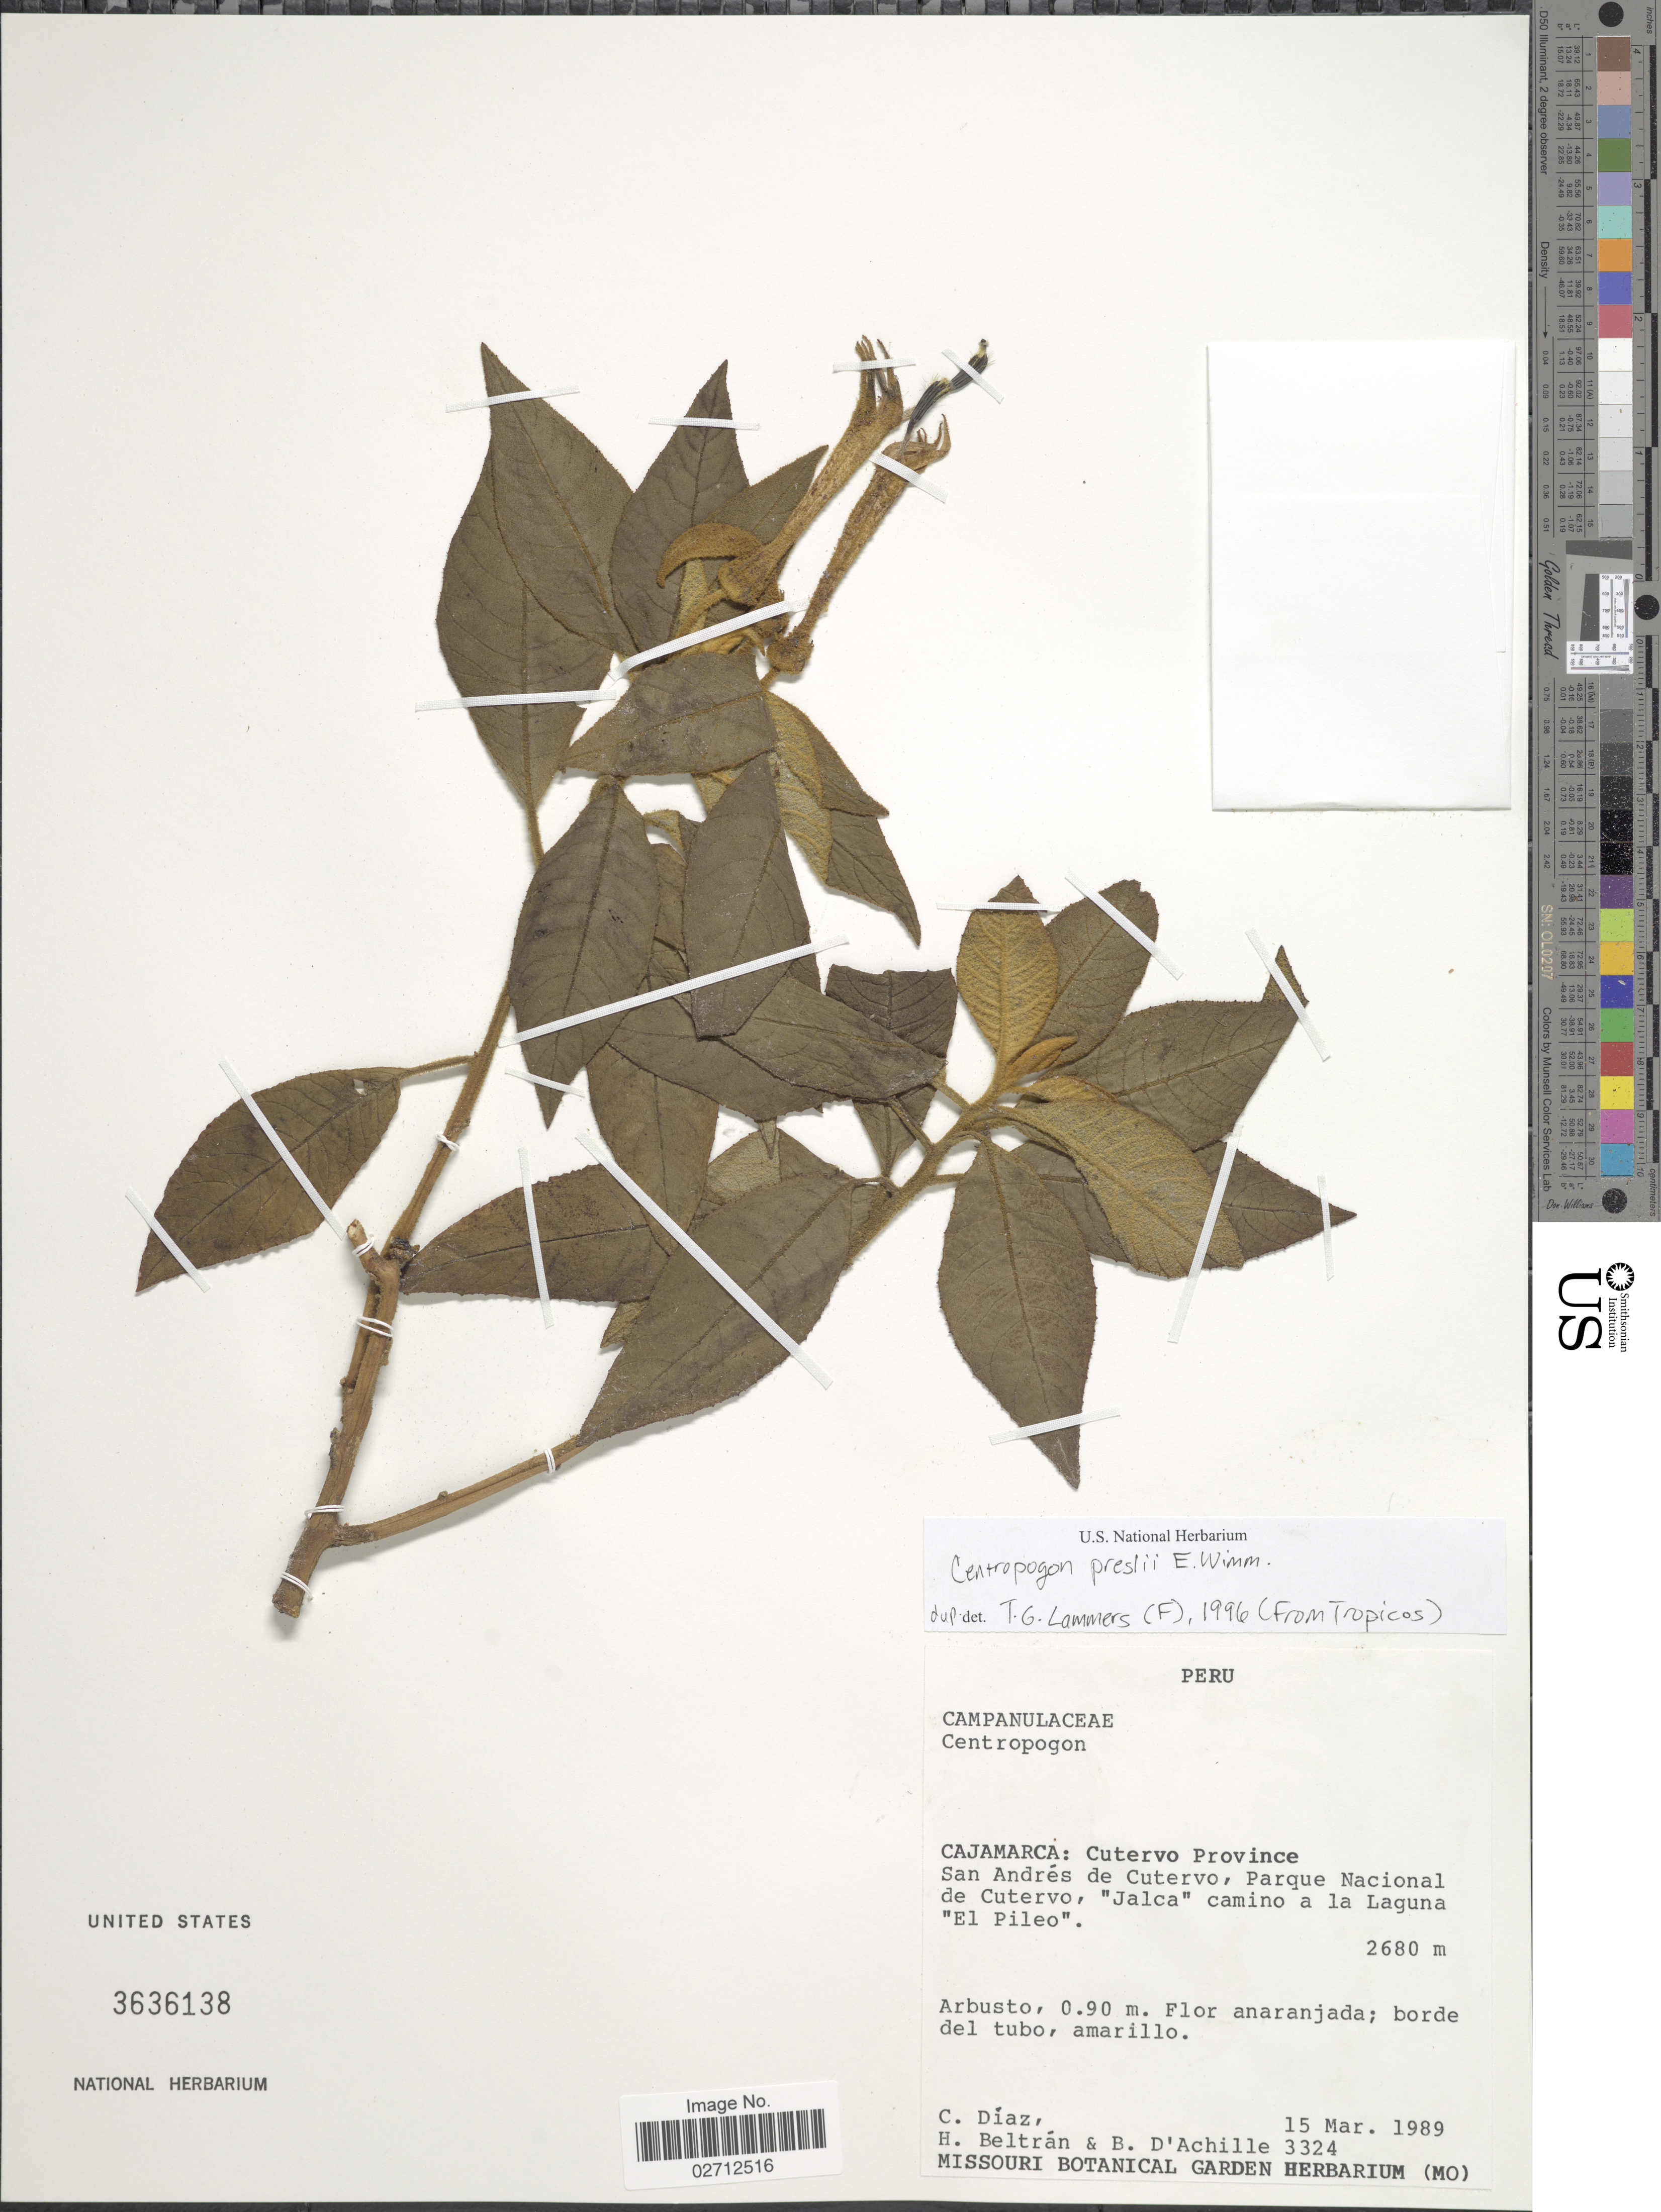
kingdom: Plantae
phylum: Tracheophyta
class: Magnoliopsida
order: Asterales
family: Campanulaceae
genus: Centropogon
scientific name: Centropogon preslii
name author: E. Wimm.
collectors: C. Díaz, H. Beltrán & B. d'Achille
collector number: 3324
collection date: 1989-03-15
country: Peru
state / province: Cajamarca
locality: Cutervo Province, San Andrés de Cutervo, Parque Nacional de Cutervo, 'Jalca' camino a la Laguna 'El Pileo'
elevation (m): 2680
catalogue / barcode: US 3636138